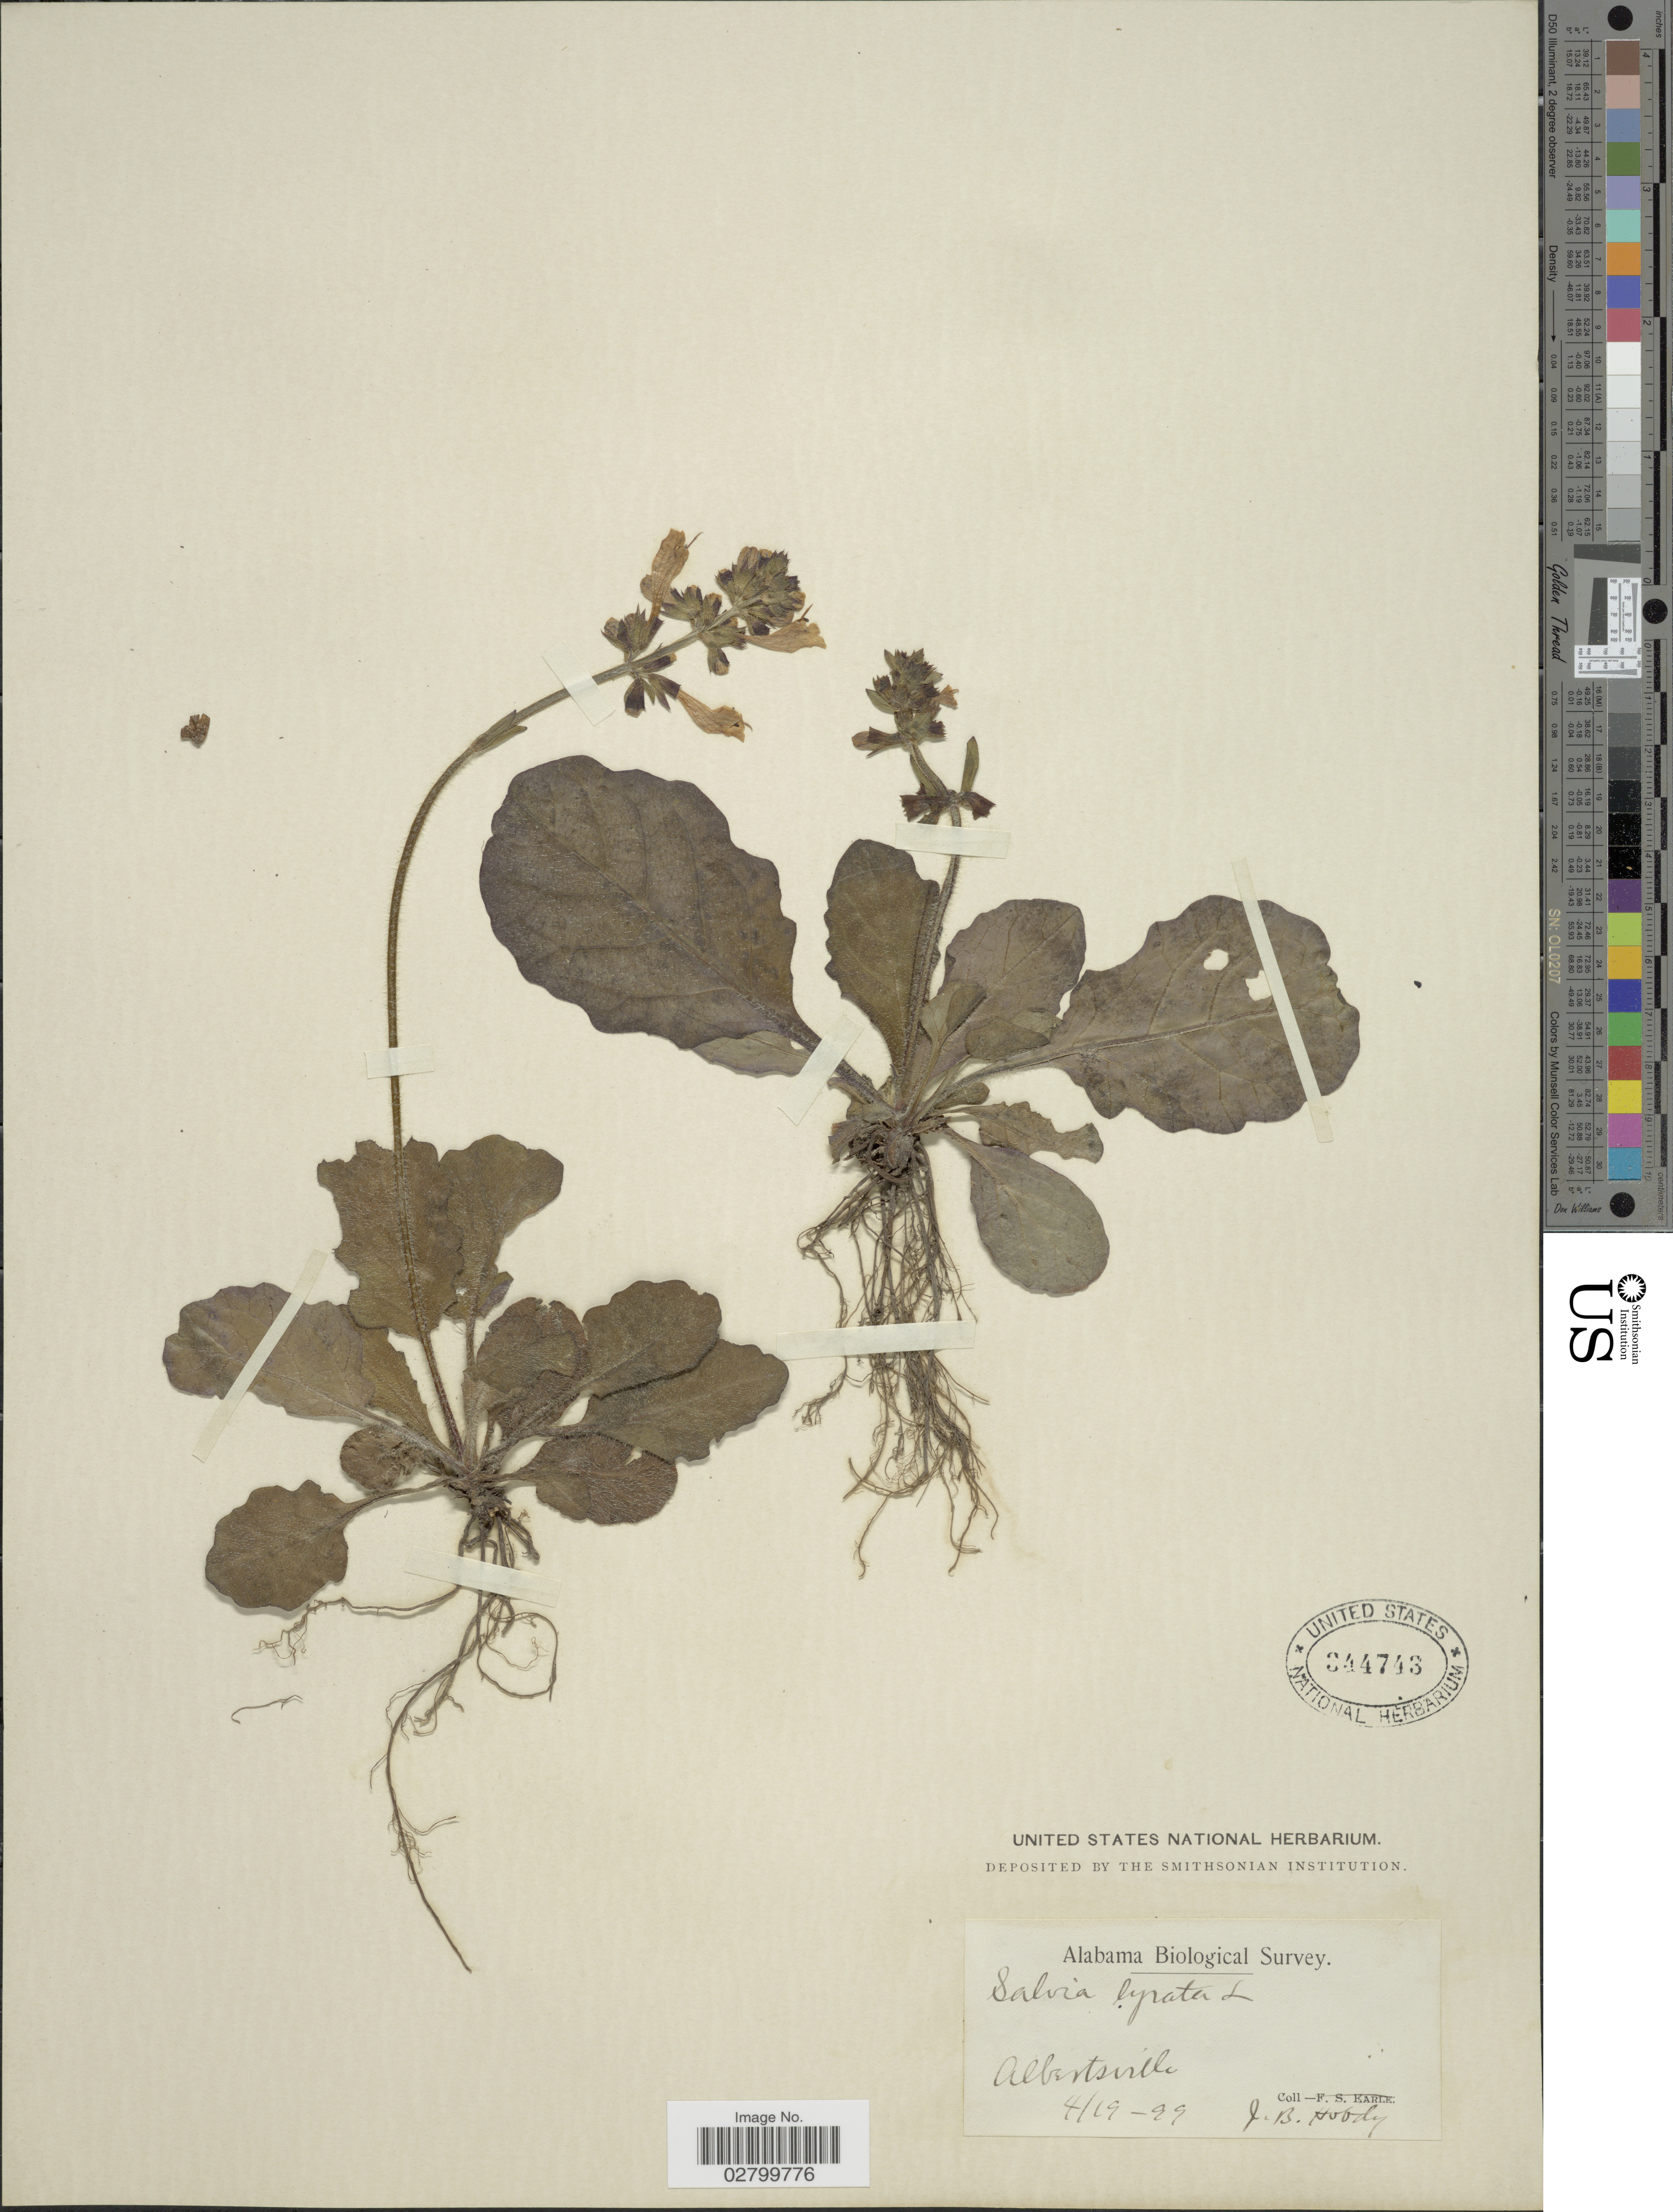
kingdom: Plantae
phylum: Tracheophyta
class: Magnoliopsida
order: Lamiales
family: Lamiaceae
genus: Salvia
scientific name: Salvia lyrata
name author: L.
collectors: J. Hobdy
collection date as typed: Transcribed d/m/y: 19/4/99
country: United States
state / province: Alabama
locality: Albertsville.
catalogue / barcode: US 344743